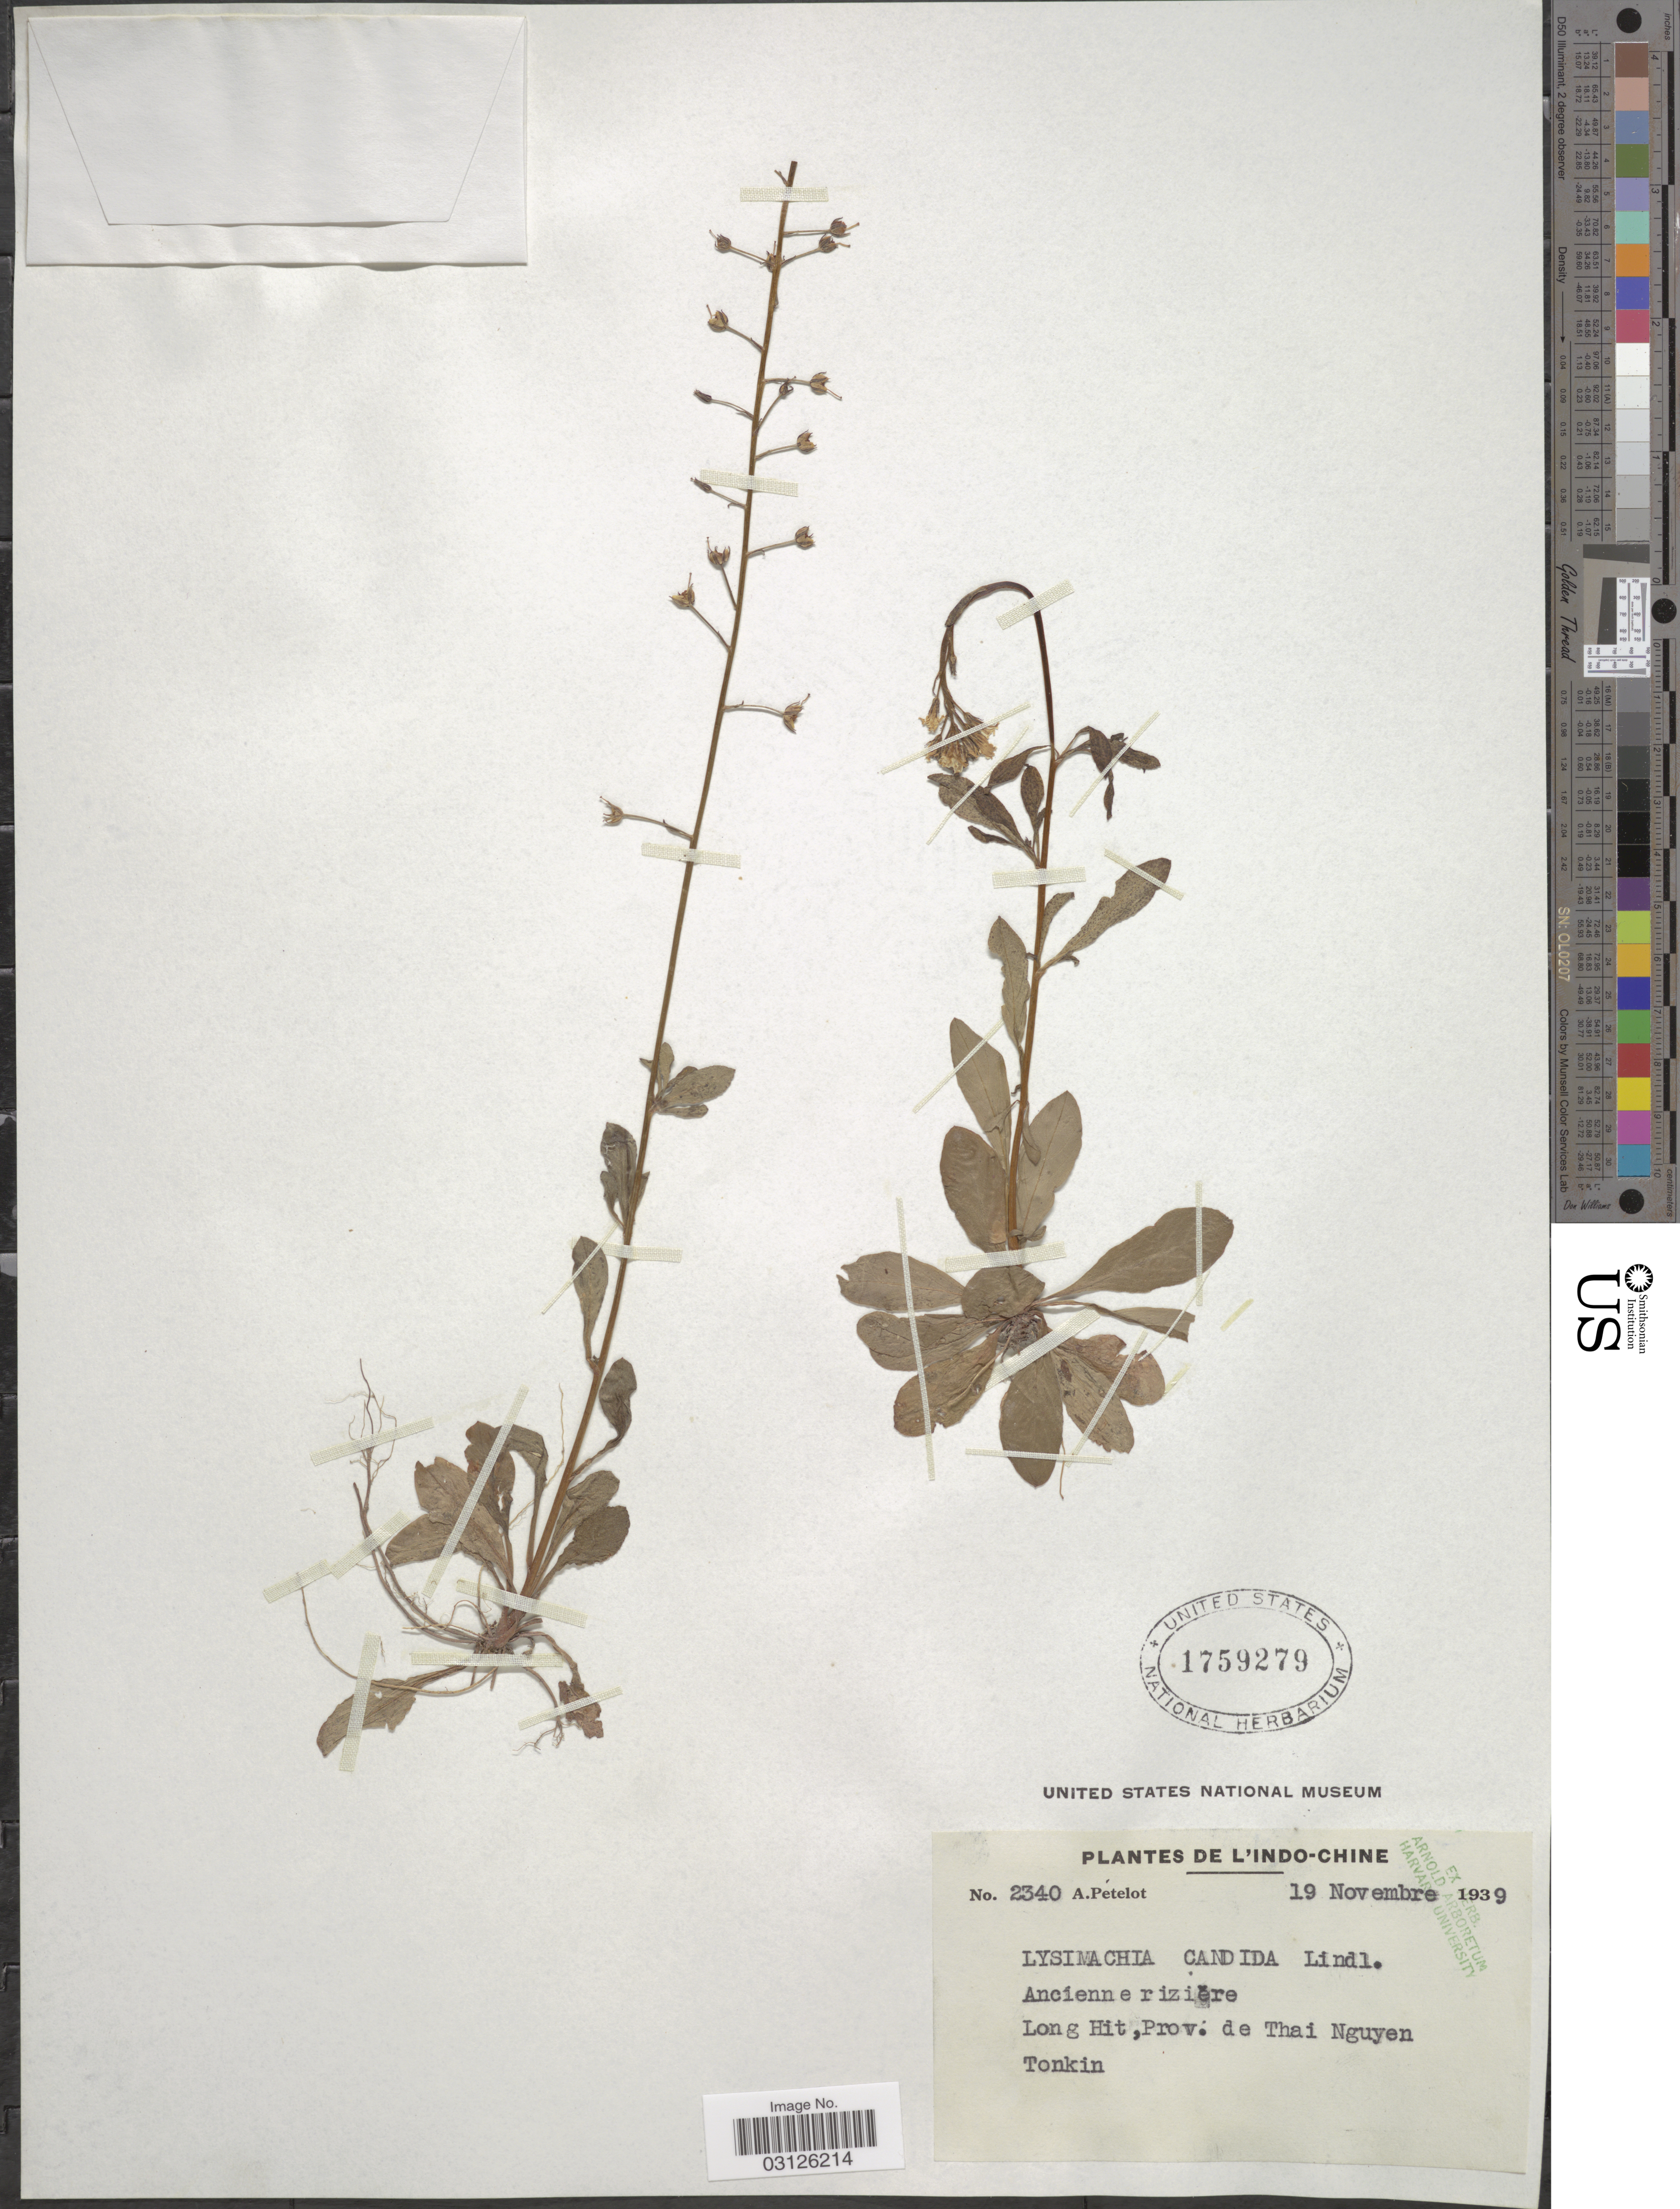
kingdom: Plantae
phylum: Tracheophyta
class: Magnoliopsida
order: Ericales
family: Primulaceae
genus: Lysimachia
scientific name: Lysimachia candida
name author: Lindl.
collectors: A. Petelot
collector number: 2340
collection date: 1939-11-19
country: Vietnam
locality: Ancíenne riziëre. Long Hit, Prov. de thai Nguyen.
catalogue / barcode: US 1759279